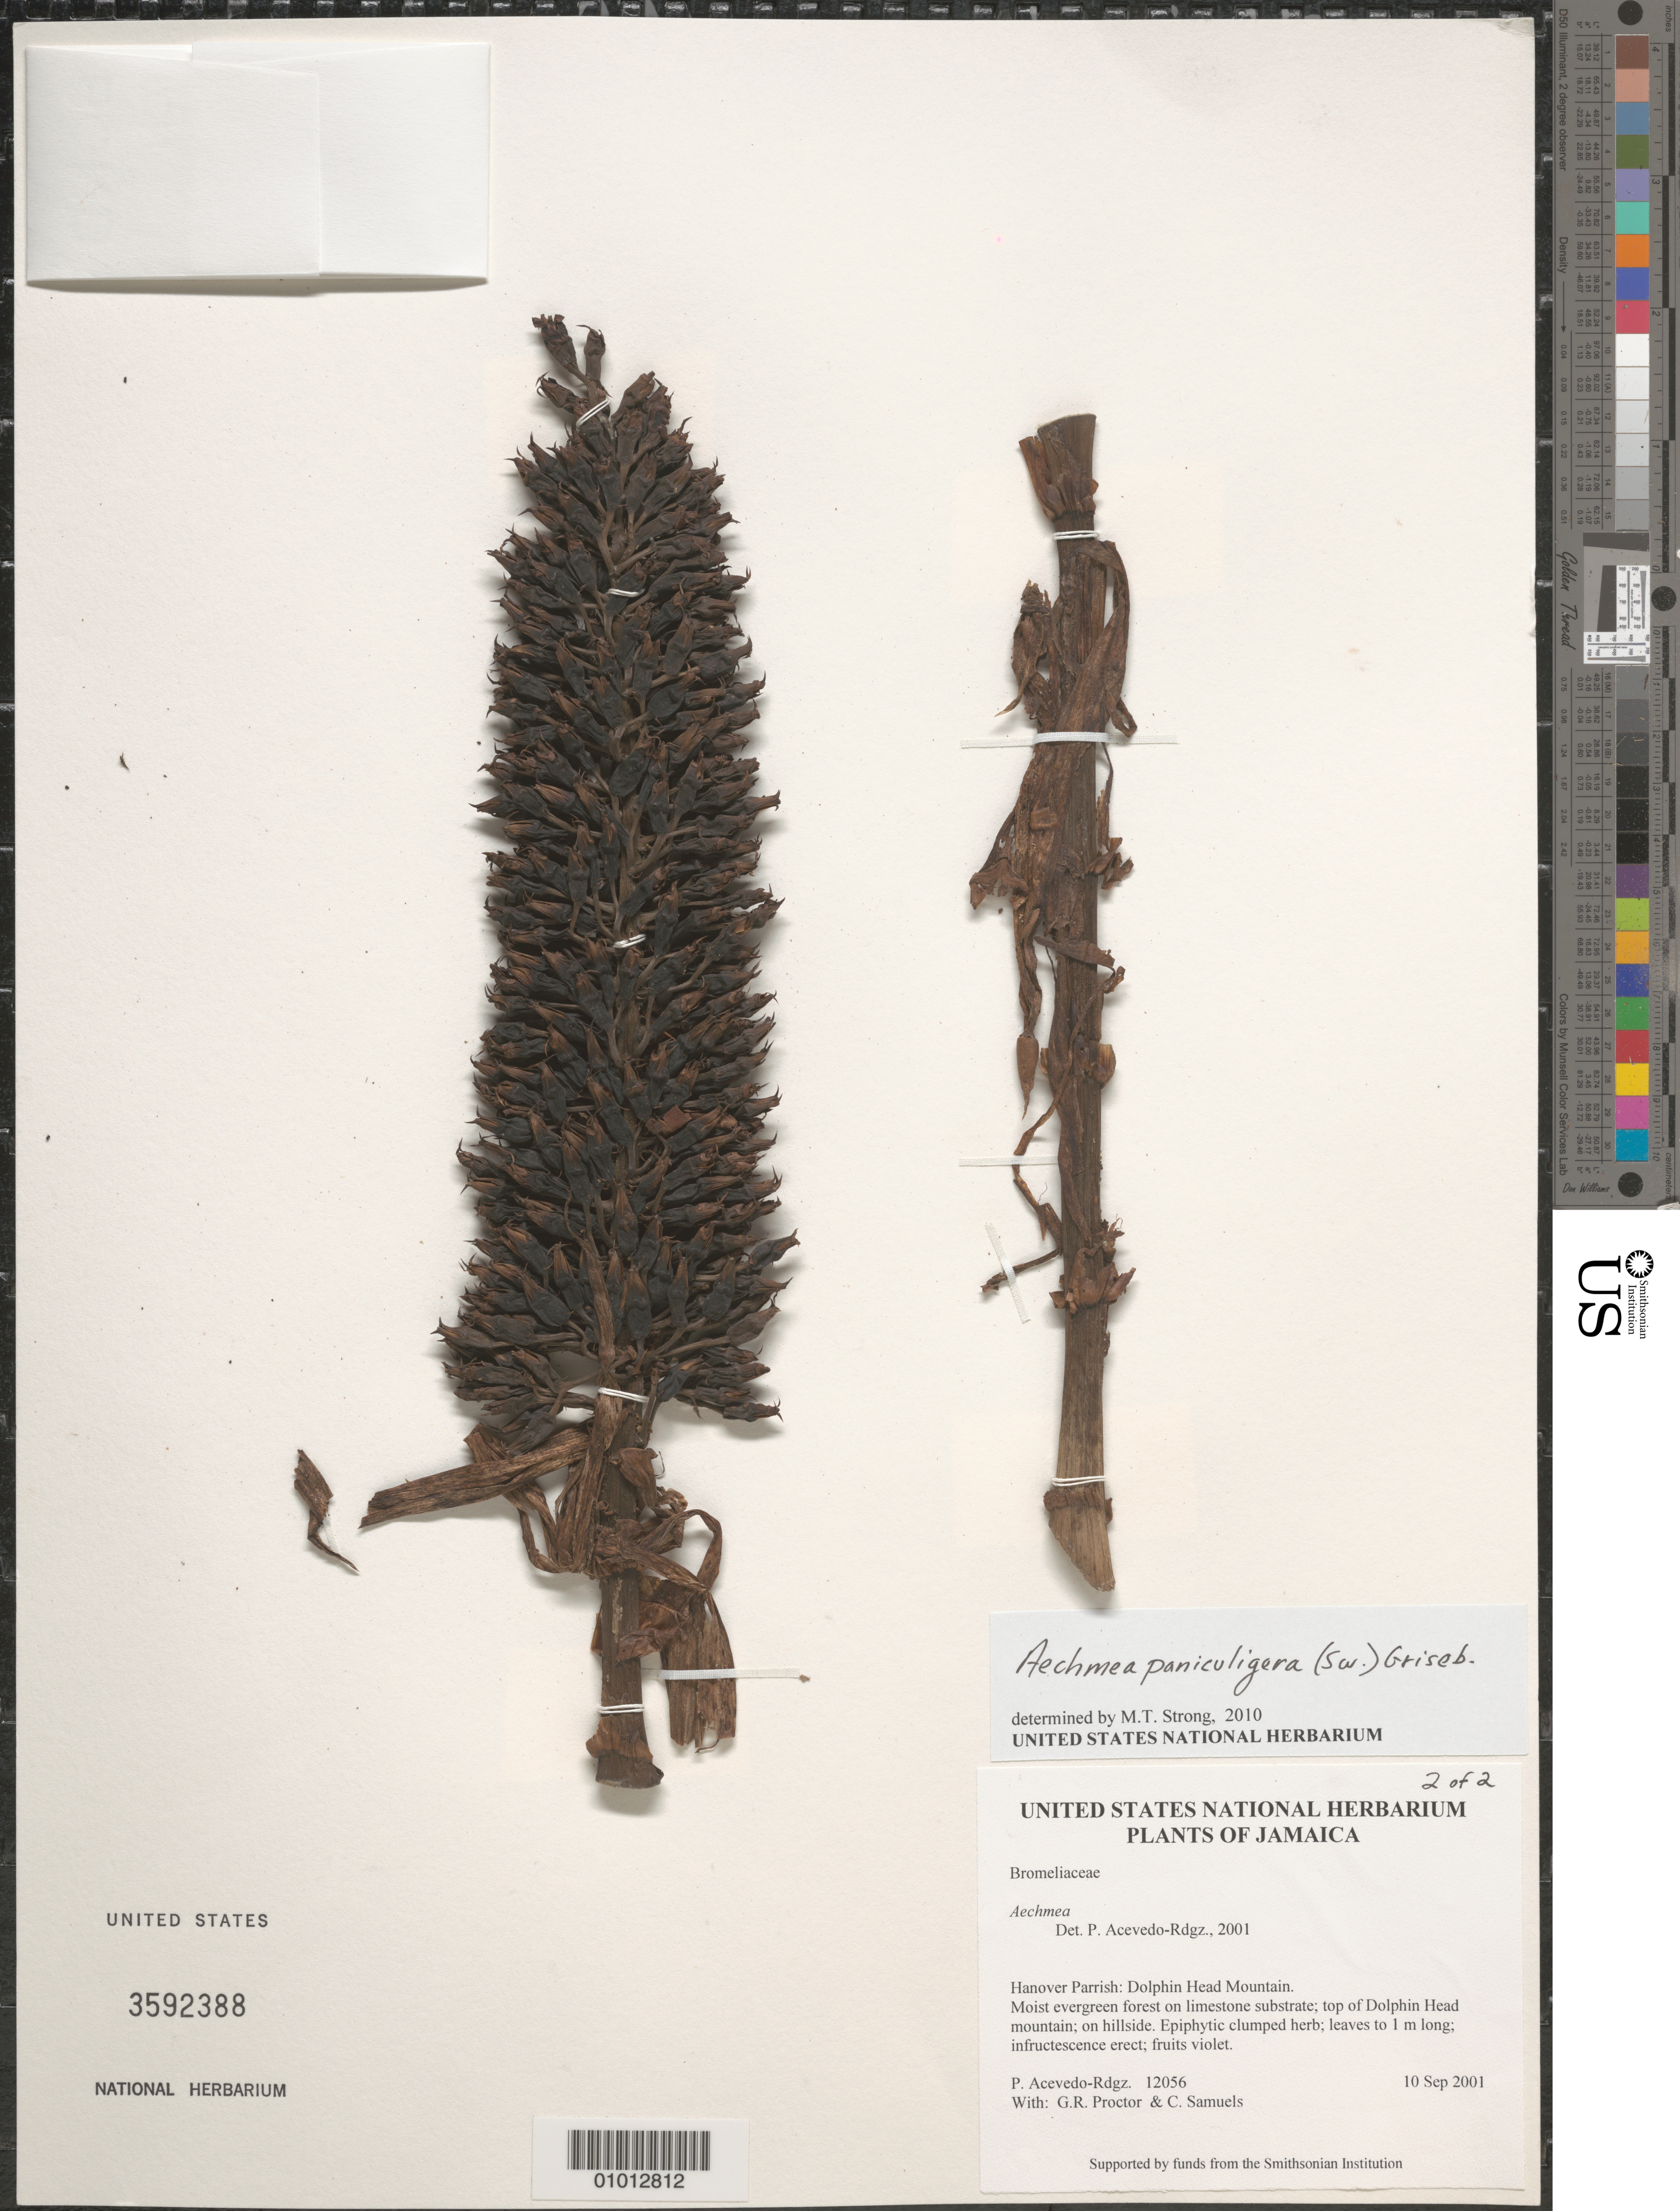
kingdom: Plantae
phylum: Tracheophyta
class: Liliopsida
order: Poales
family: Bromeliaceae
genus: Aechmea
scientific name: Aechmea paniculigera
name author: (Sw.) Griseb.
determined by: Strong, M. T., (US), Smithsonian Institution - National Museum of Natural History (UNITED STATES)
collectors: P. Acevedo-Rodr., G. R. Proctor & C. Samuels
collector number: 12056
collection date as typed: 10 Sep 2001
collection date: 2001-09-10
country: Jamaica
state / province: Hanover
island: Jamaica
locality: Hanover Parrish: Dolphin Head Mountain.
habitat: Moist evergreen forest on limestone substrate; top of Dolphin Head mountain; on hillside.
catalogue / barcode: US 3592388